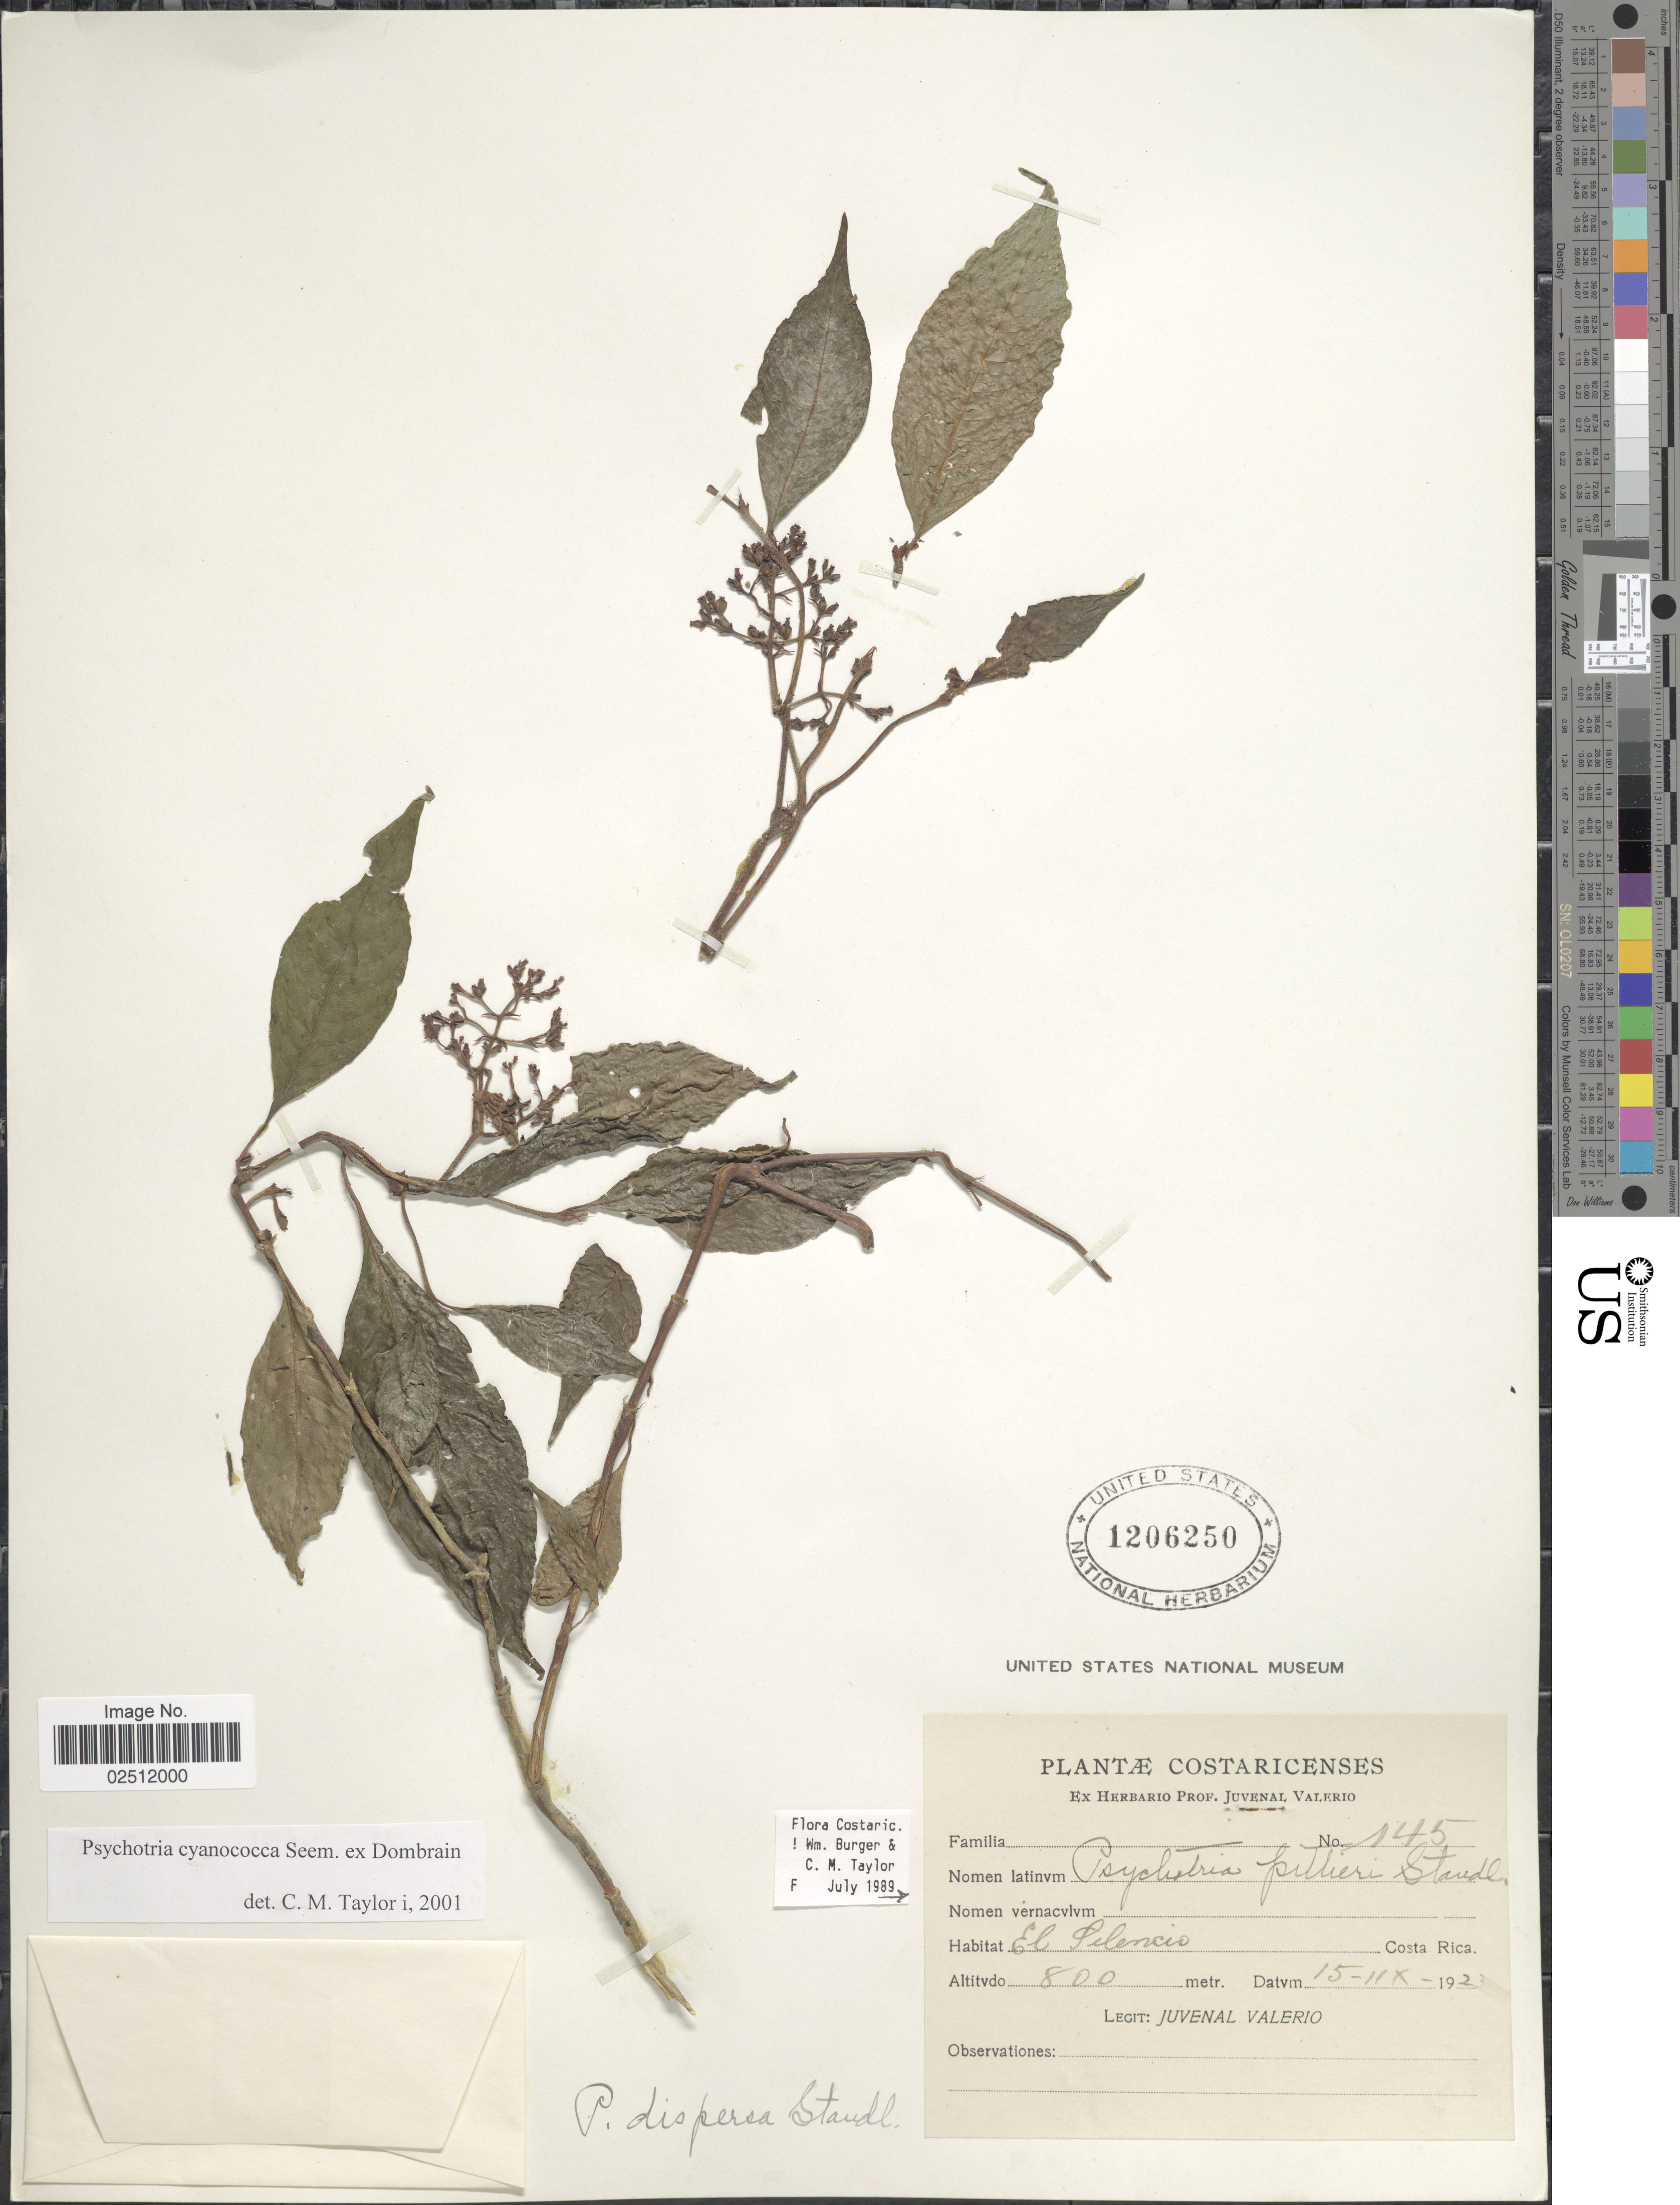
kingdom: Plantae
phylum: Tracheophyta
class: Magnoliopsida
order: Gentianales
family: Rubiaceae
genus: Psychotria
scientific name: Psychotria cyanococca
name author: Seem. ex Dombrain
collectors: J. Valerio R.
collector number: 145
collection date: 1923-12-15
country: Costa Rica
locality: El Silencio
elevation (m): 800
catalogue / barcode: US 1206250